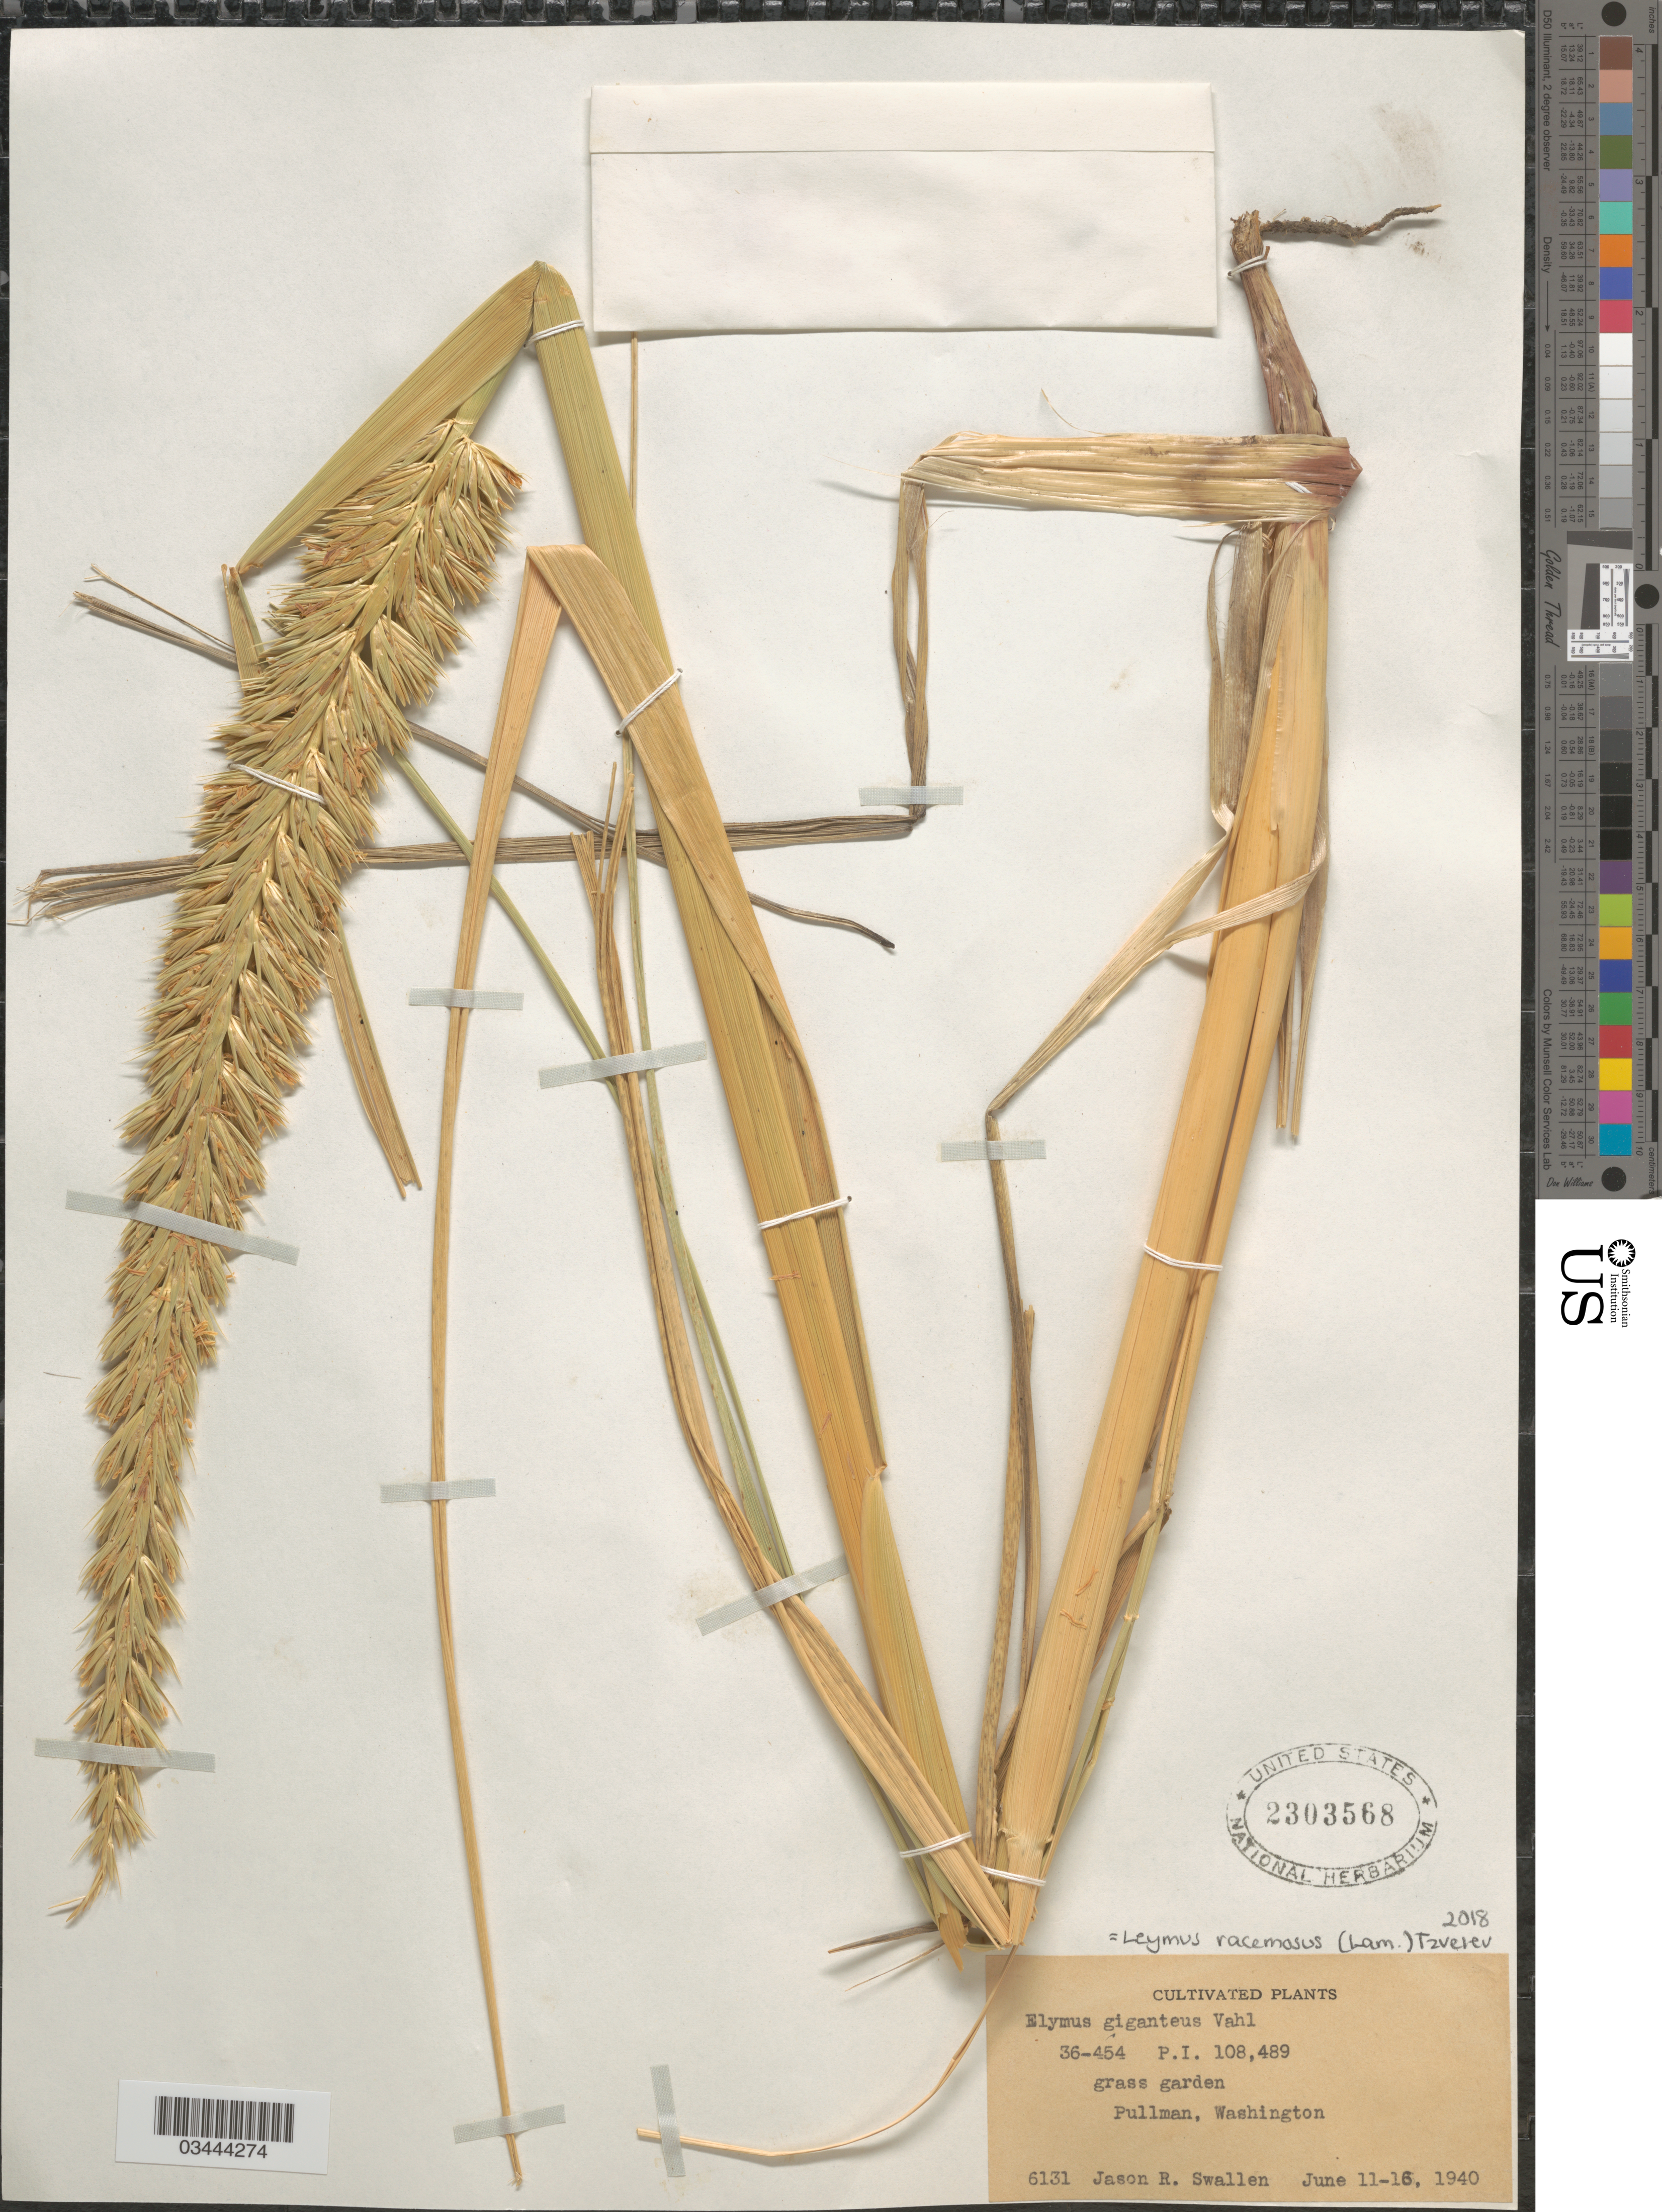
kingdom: Plantae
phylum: Tracheophyta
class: Liliopsida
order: Poales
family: Poaceae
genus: Leymus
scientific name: Leymus racemosus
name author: (Lam.) Tzvelev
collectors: J. R. Swallen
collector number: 6131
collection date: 1940-06-11/1940-06-16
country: United States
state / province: Washington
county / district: Whitman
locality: Grass garden, Pullman.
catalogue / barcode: US 2303568